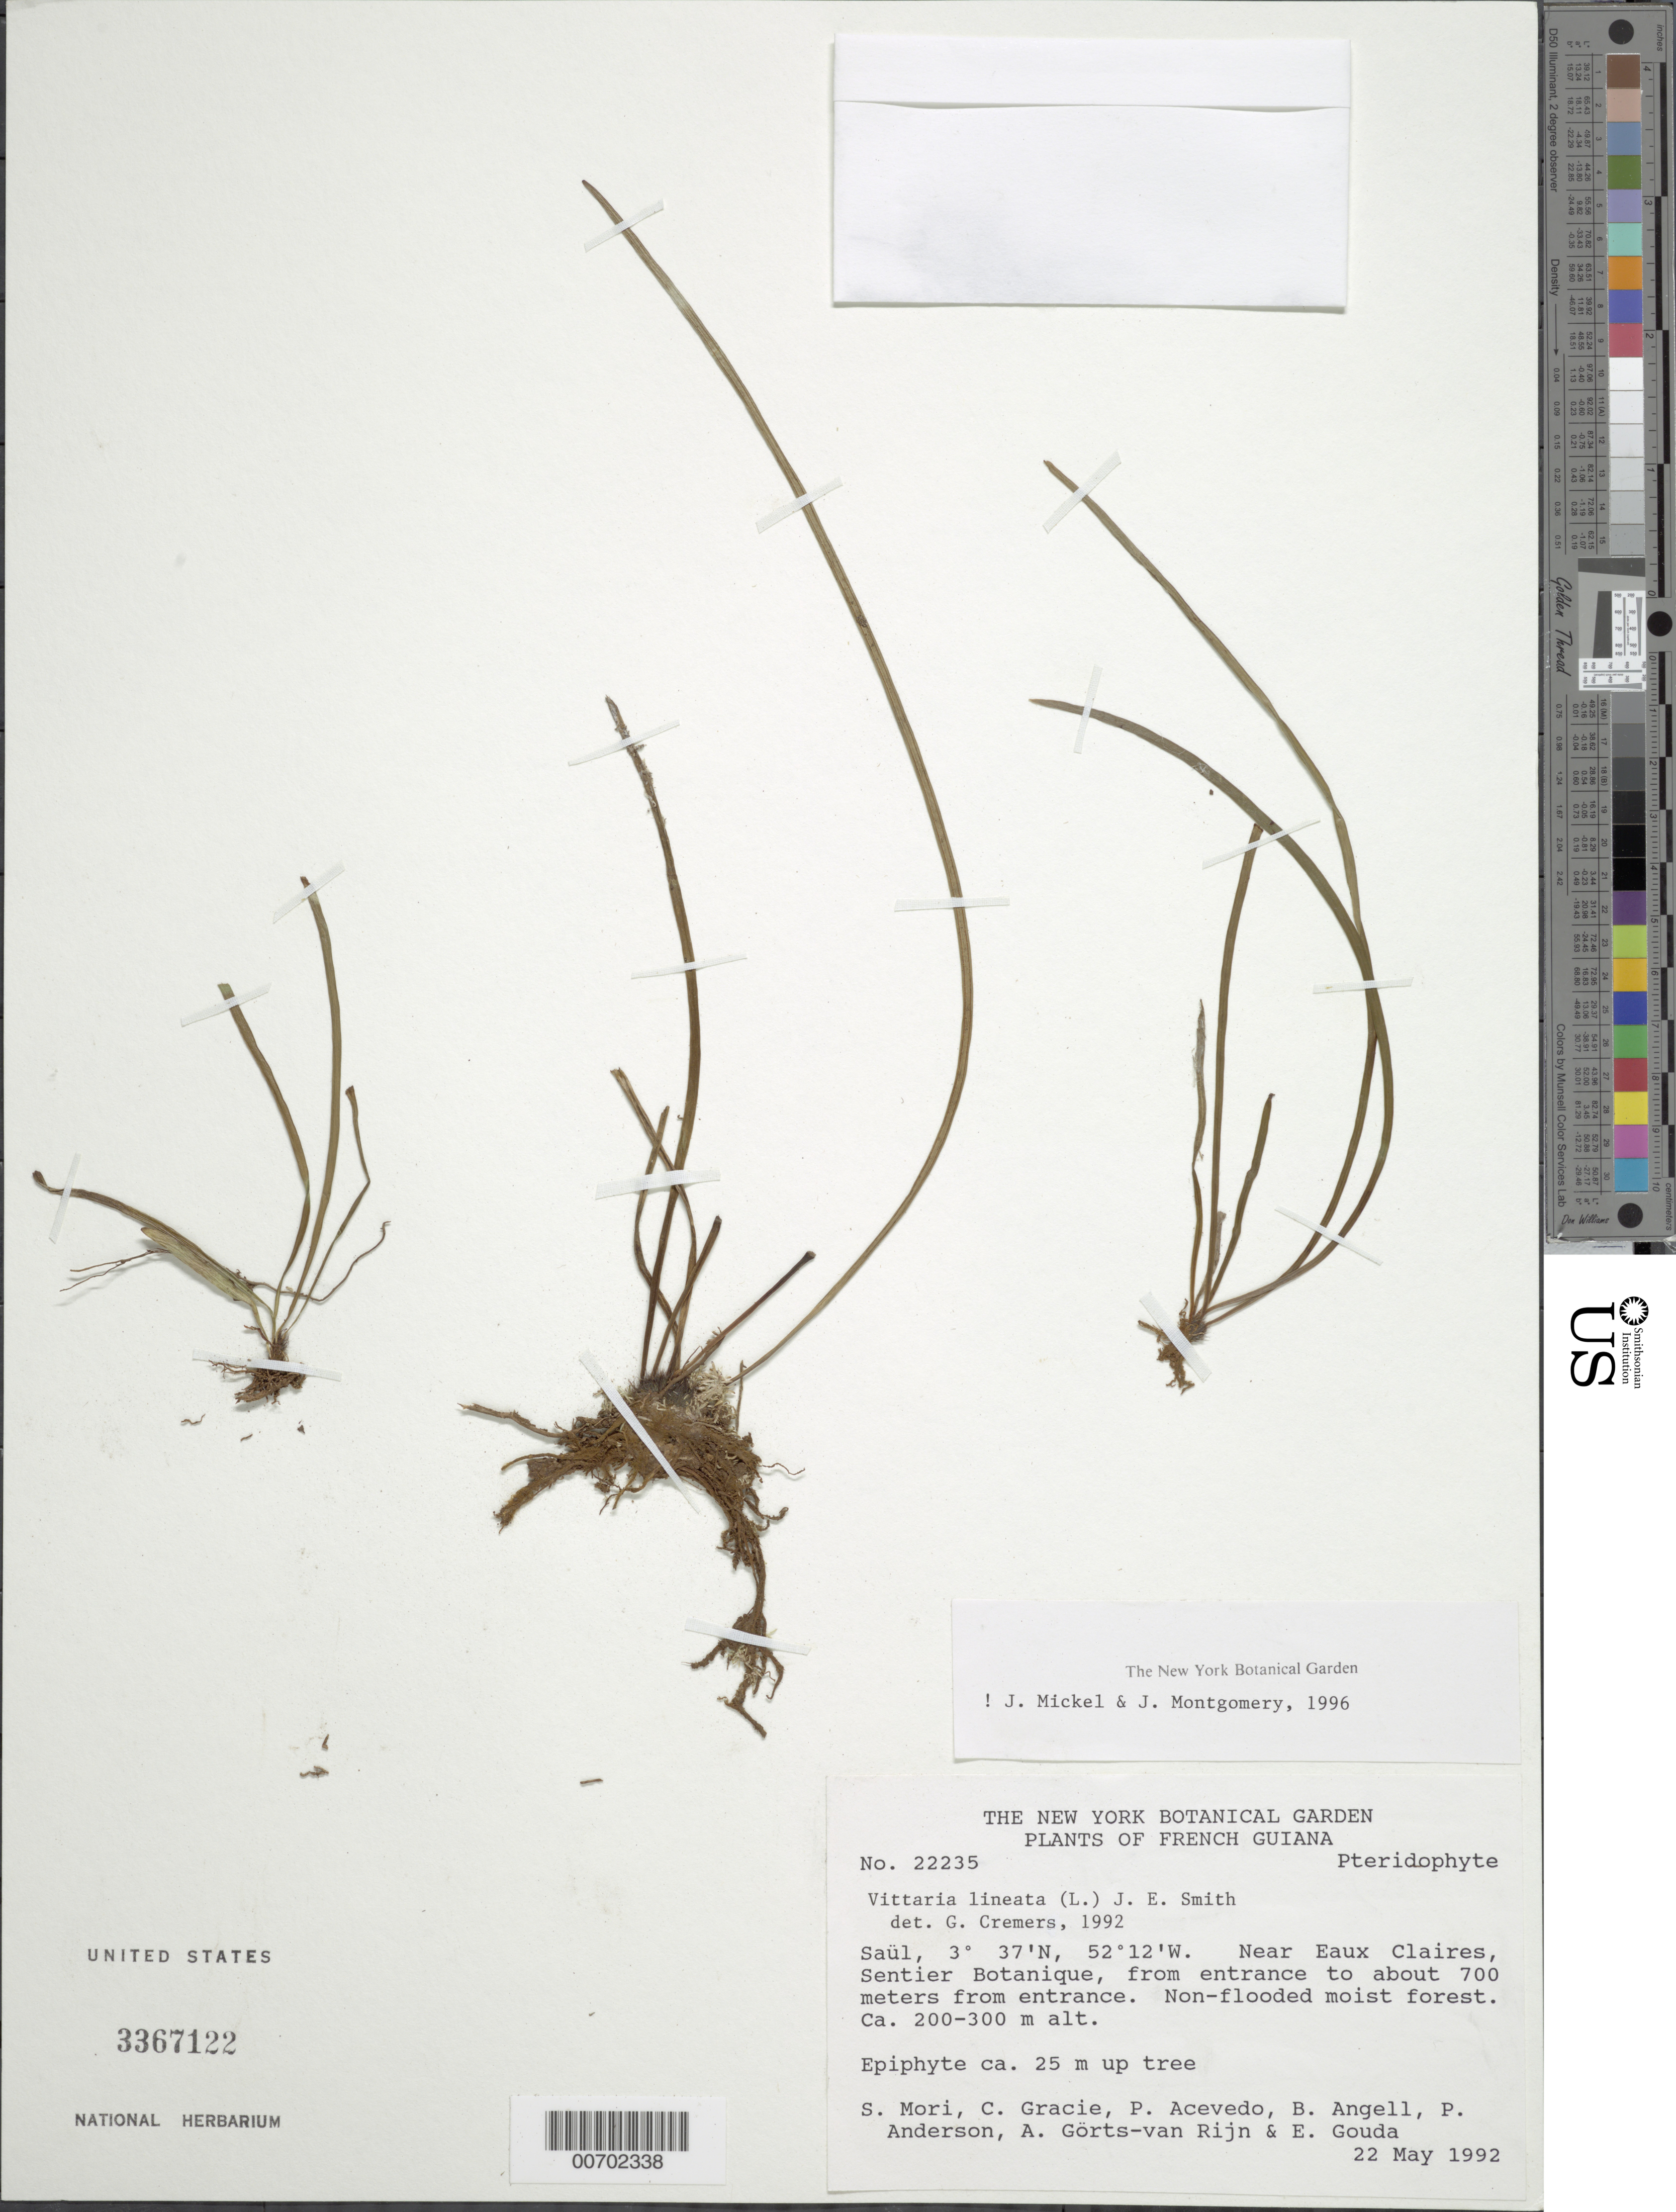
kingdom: Plantae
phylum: Tracheophyta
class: Polypodiopsida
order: Polypodiales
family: Pteridaceae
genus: Vittaria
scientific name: Vittaria lineata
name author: (L.) Sm.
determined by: Cremers, Georges A.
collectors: S. Mori, C. A. Gracie, P. Acevedo-Rodr., Bobbi Angell & P. Anderson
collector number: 22235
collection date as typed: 22-May-92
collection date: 1992-05-22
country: French Guiana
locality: Saül, vicinity of Eaux Claires, Sentier Botanique, entrance to about 700 m from entrance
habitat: Non-flooded moist forest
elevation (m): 200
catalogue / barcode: US 3367122